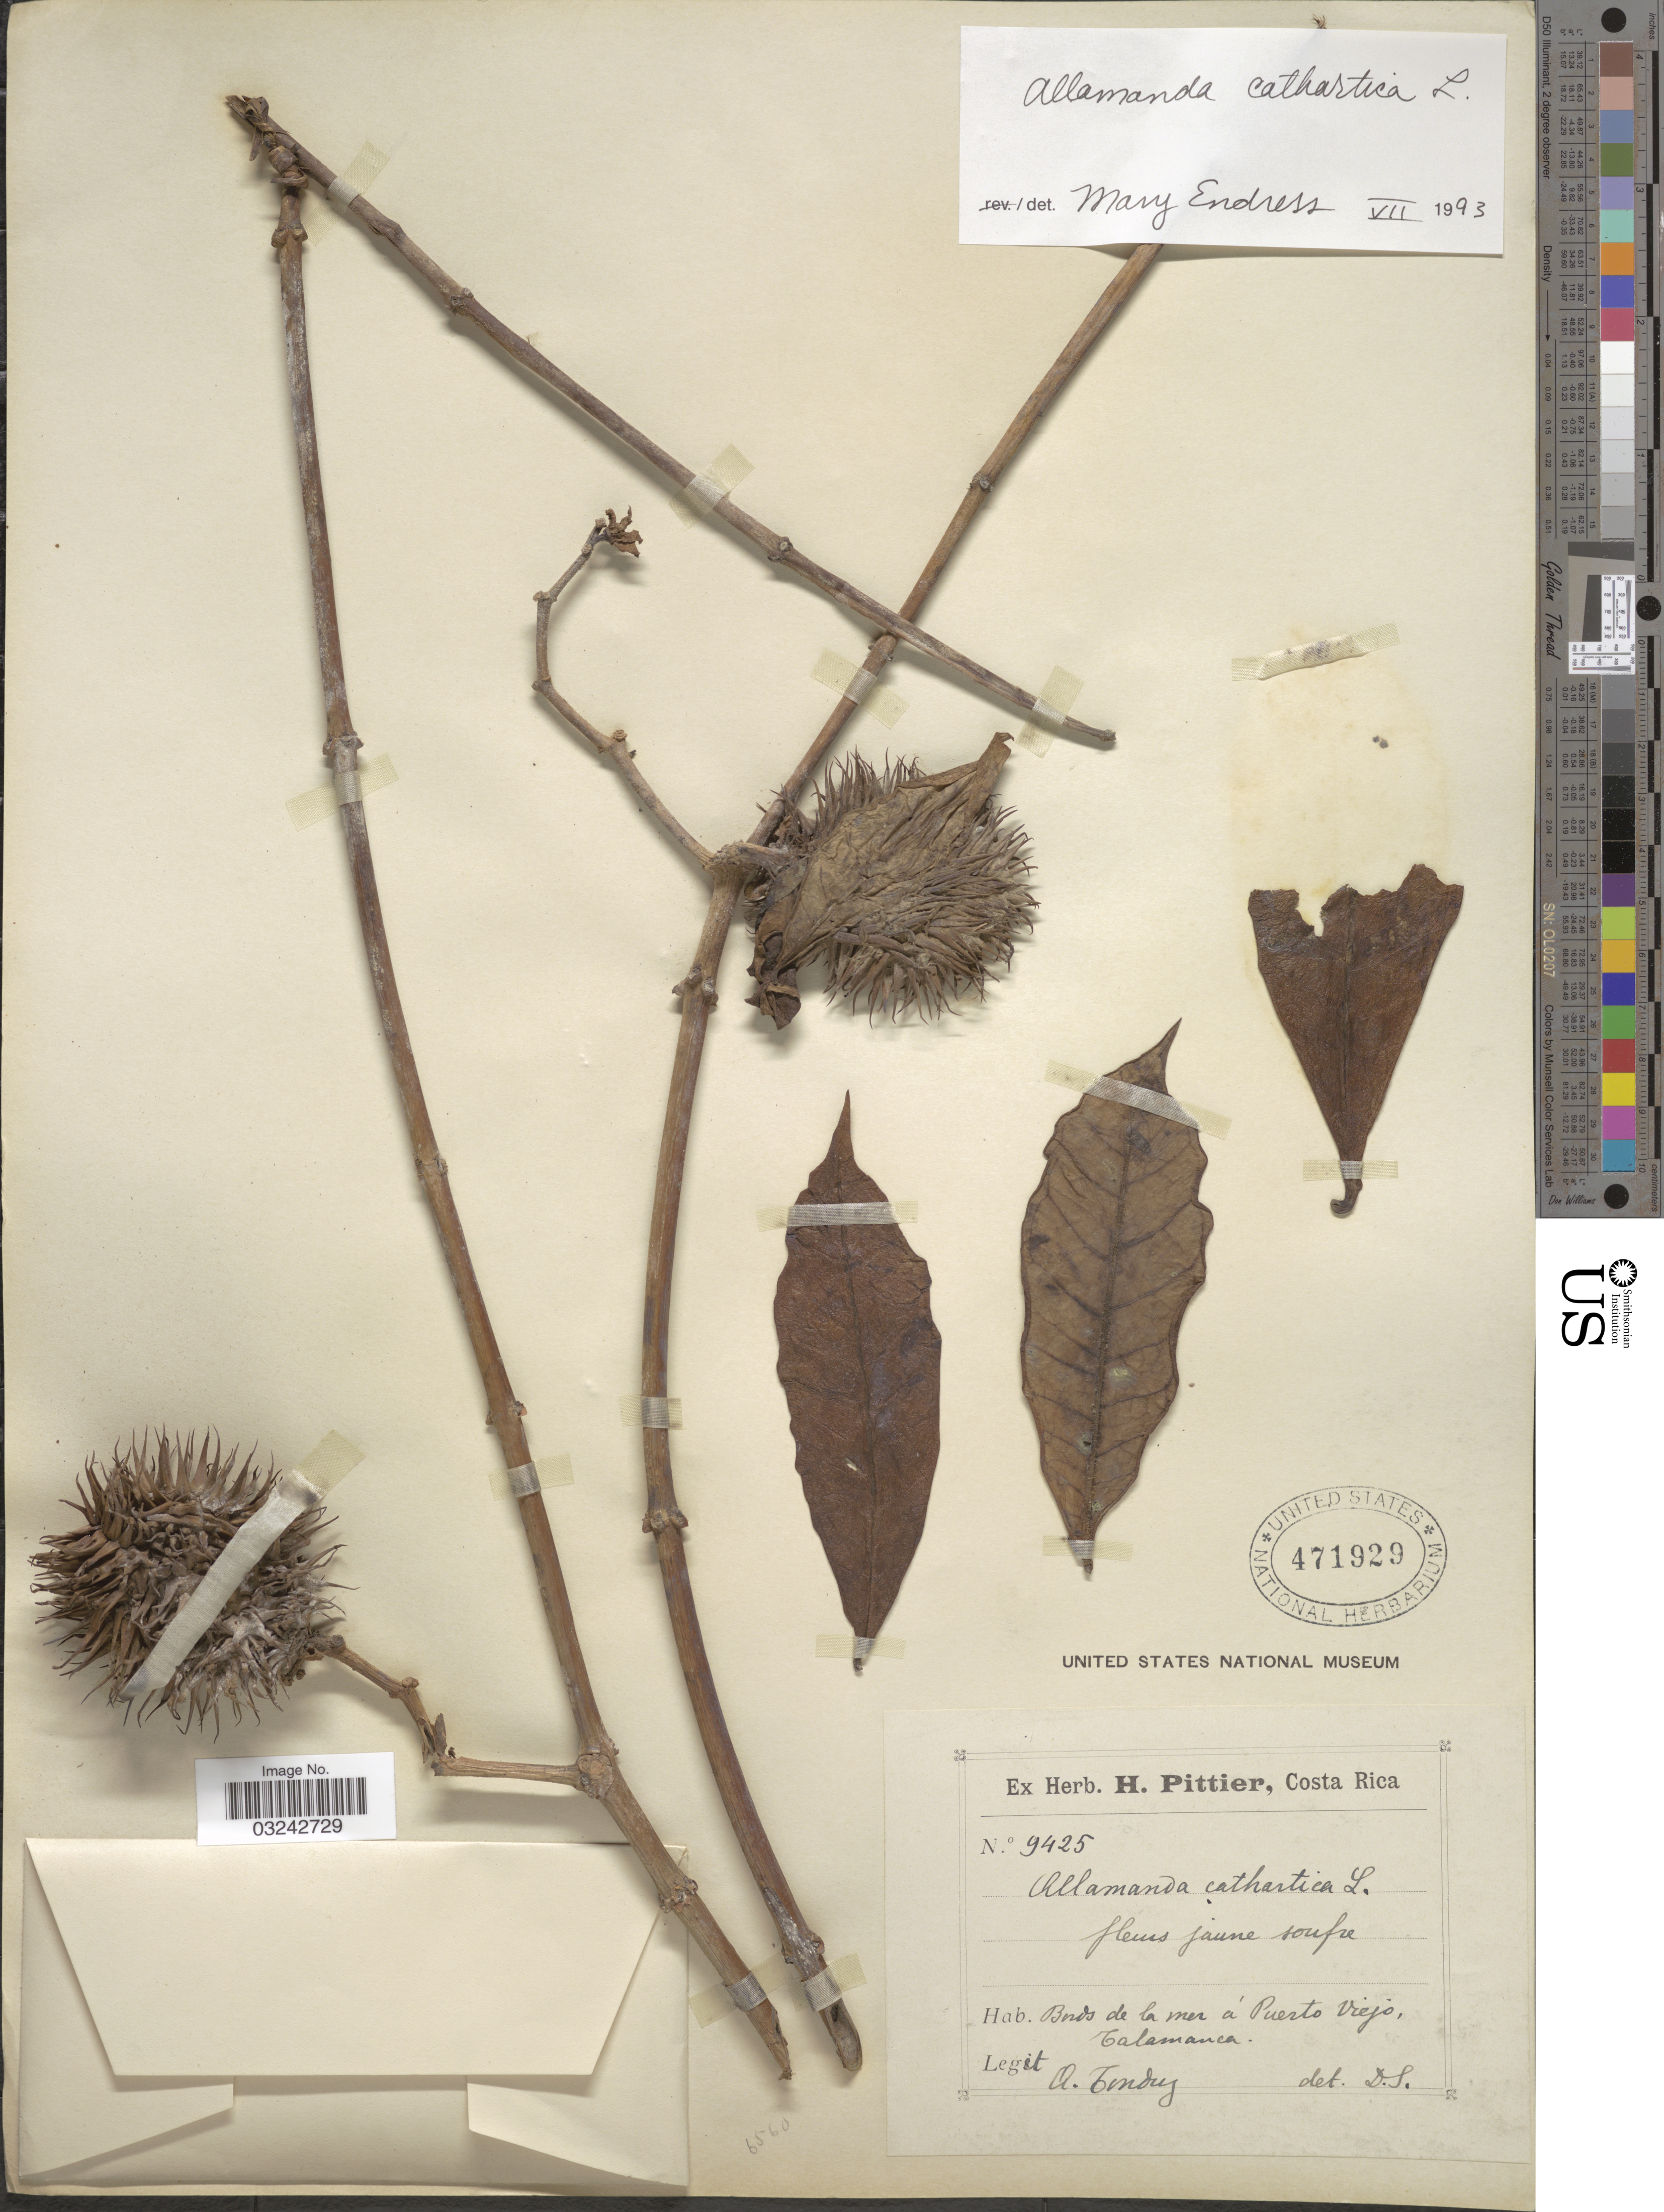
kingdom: Plantae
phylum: Tracheophyta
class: Magnoliopsida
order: Gentianales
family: Apocynaceae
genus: Allamanda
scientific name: Allamanda cathartica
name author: L.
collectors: A. Tonduz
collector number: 9425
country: Costa Rica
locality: Bords de la mer á Puerto Viejo, Talamanca.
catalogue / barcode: US 471929